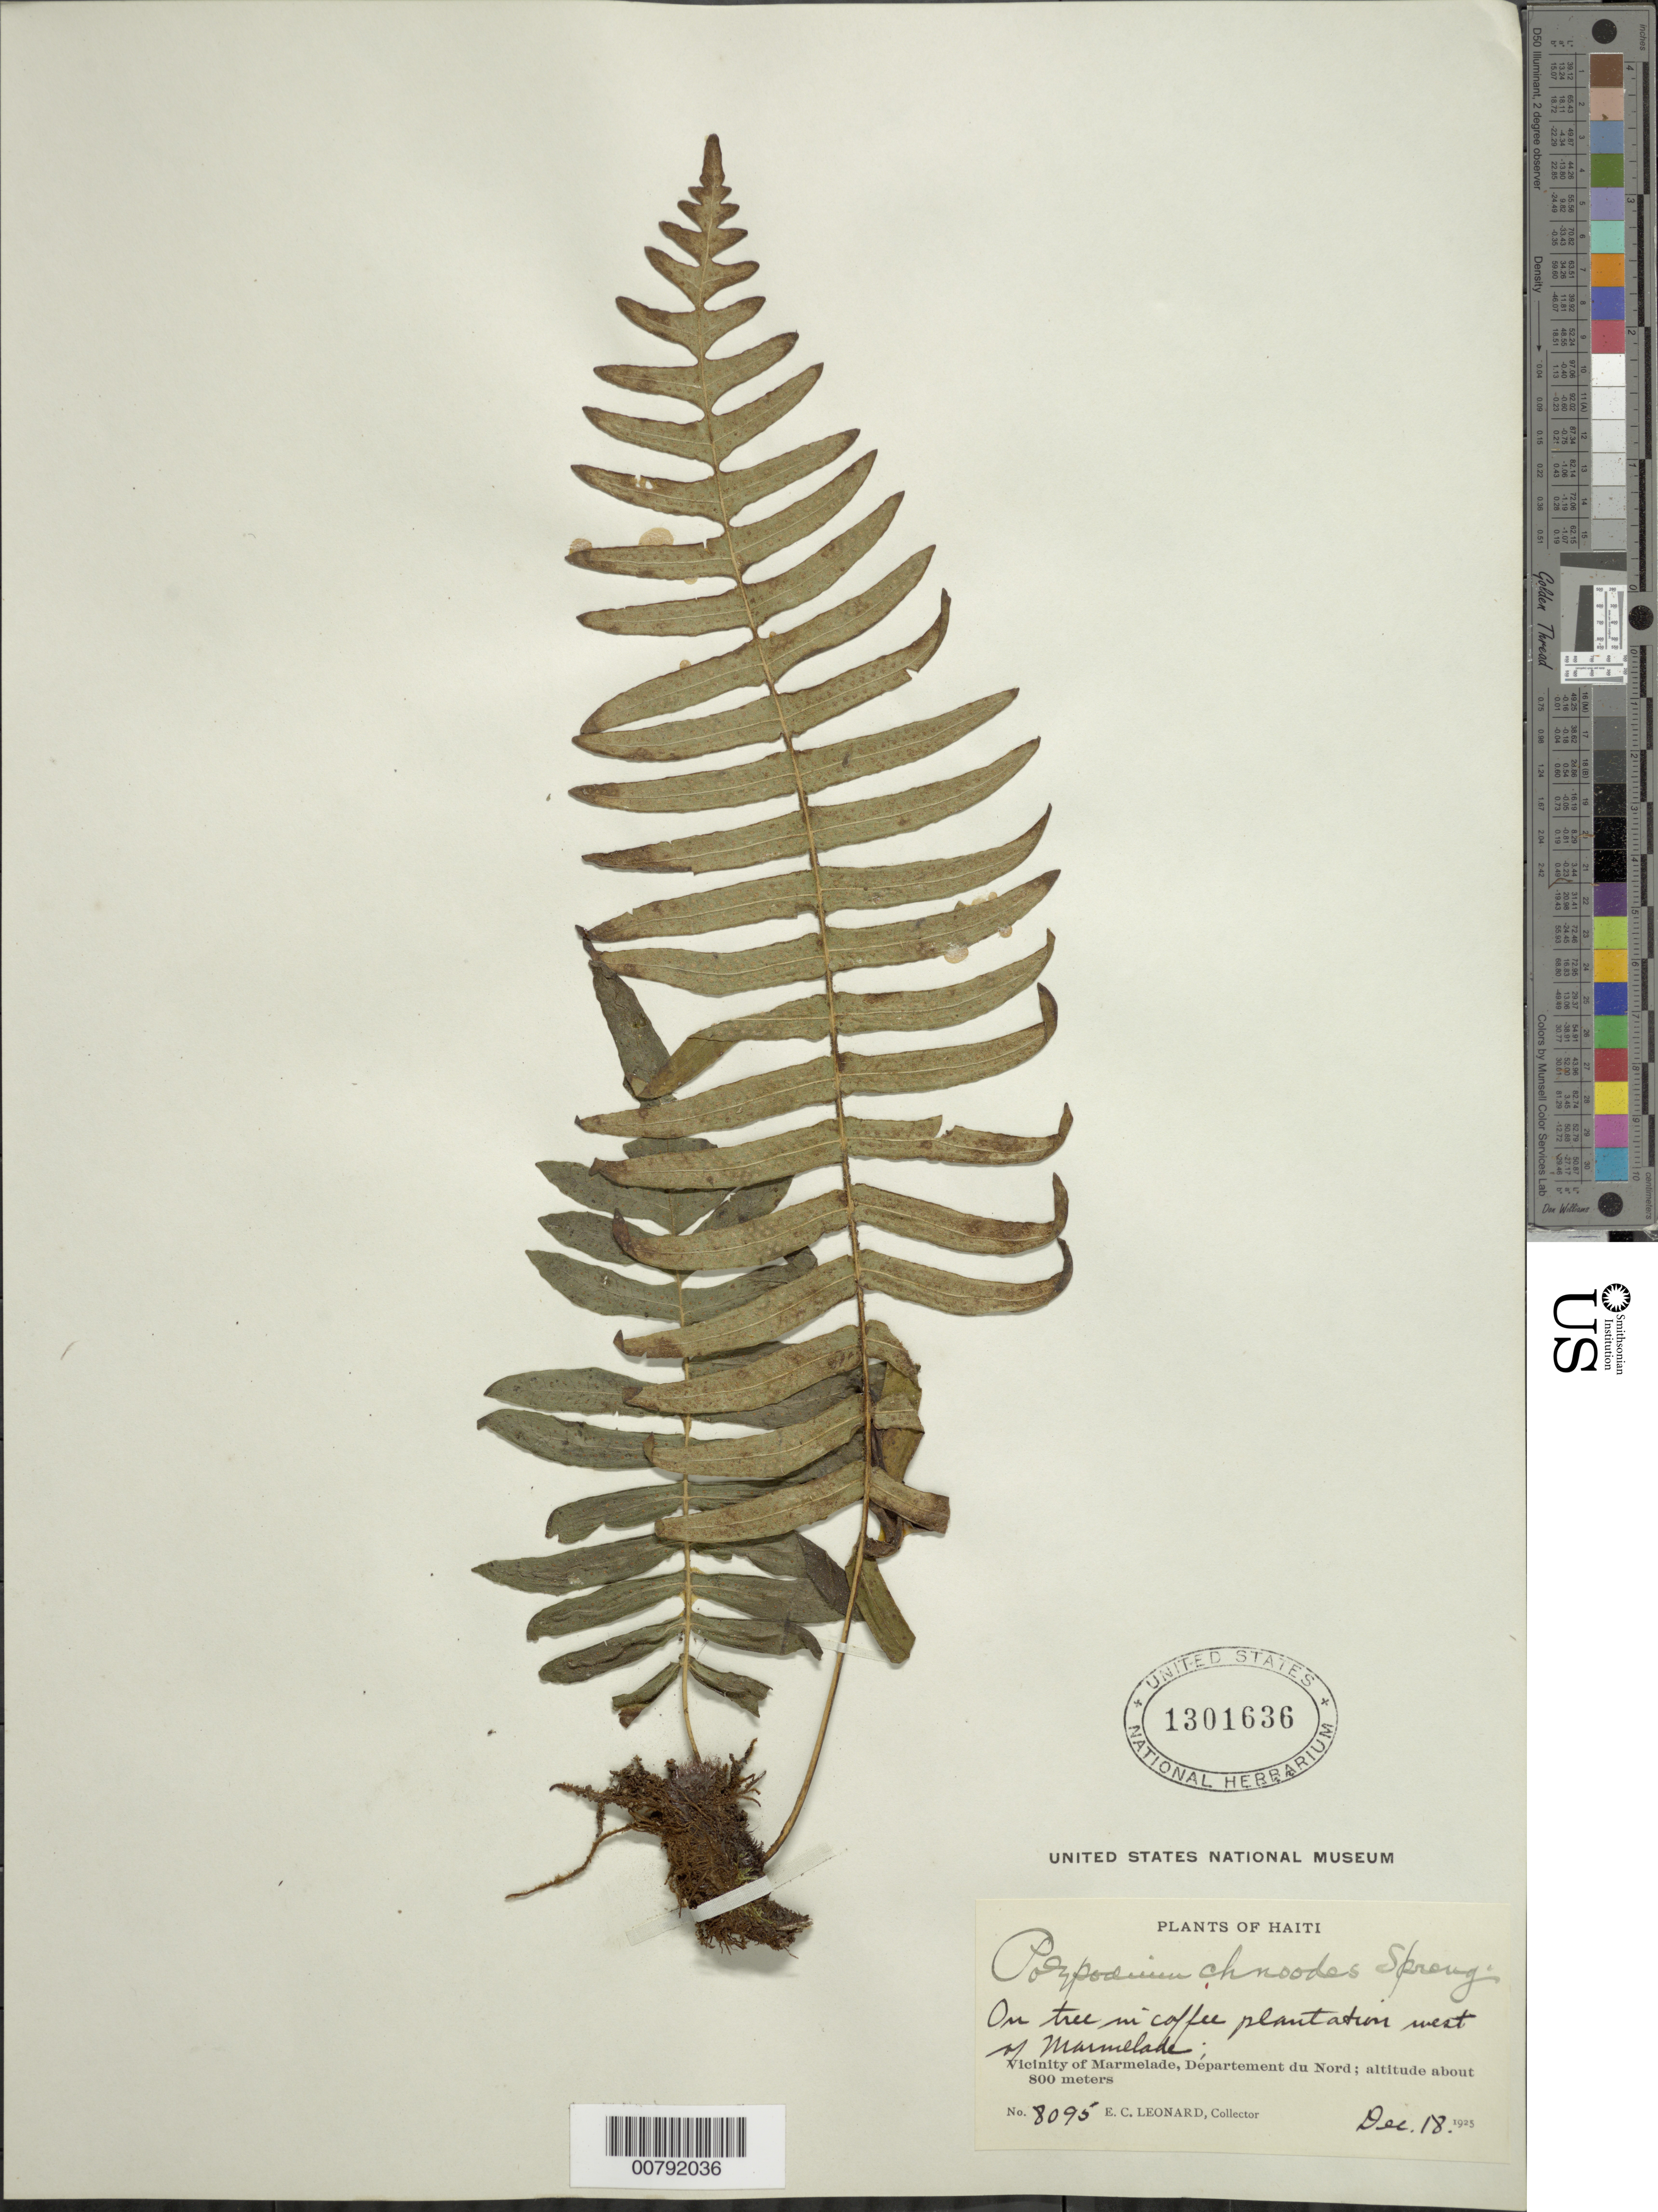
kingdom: Plantae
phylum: Tracheophyta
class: Polypodiopsida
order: Polypodiales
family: Polypodiaceae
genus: Serpocaulon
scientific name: Serpocaulon dissimile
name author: (L.) A.R. Sm.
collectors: E. C. Leonard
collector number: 8095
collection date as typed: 18 Dec 1925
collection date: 1925-12-18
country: Haiti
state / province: Nord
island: Hispaniola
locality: Marmelade, coffee plantation W of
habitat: On tree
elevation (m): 800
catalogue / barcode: US 1301636